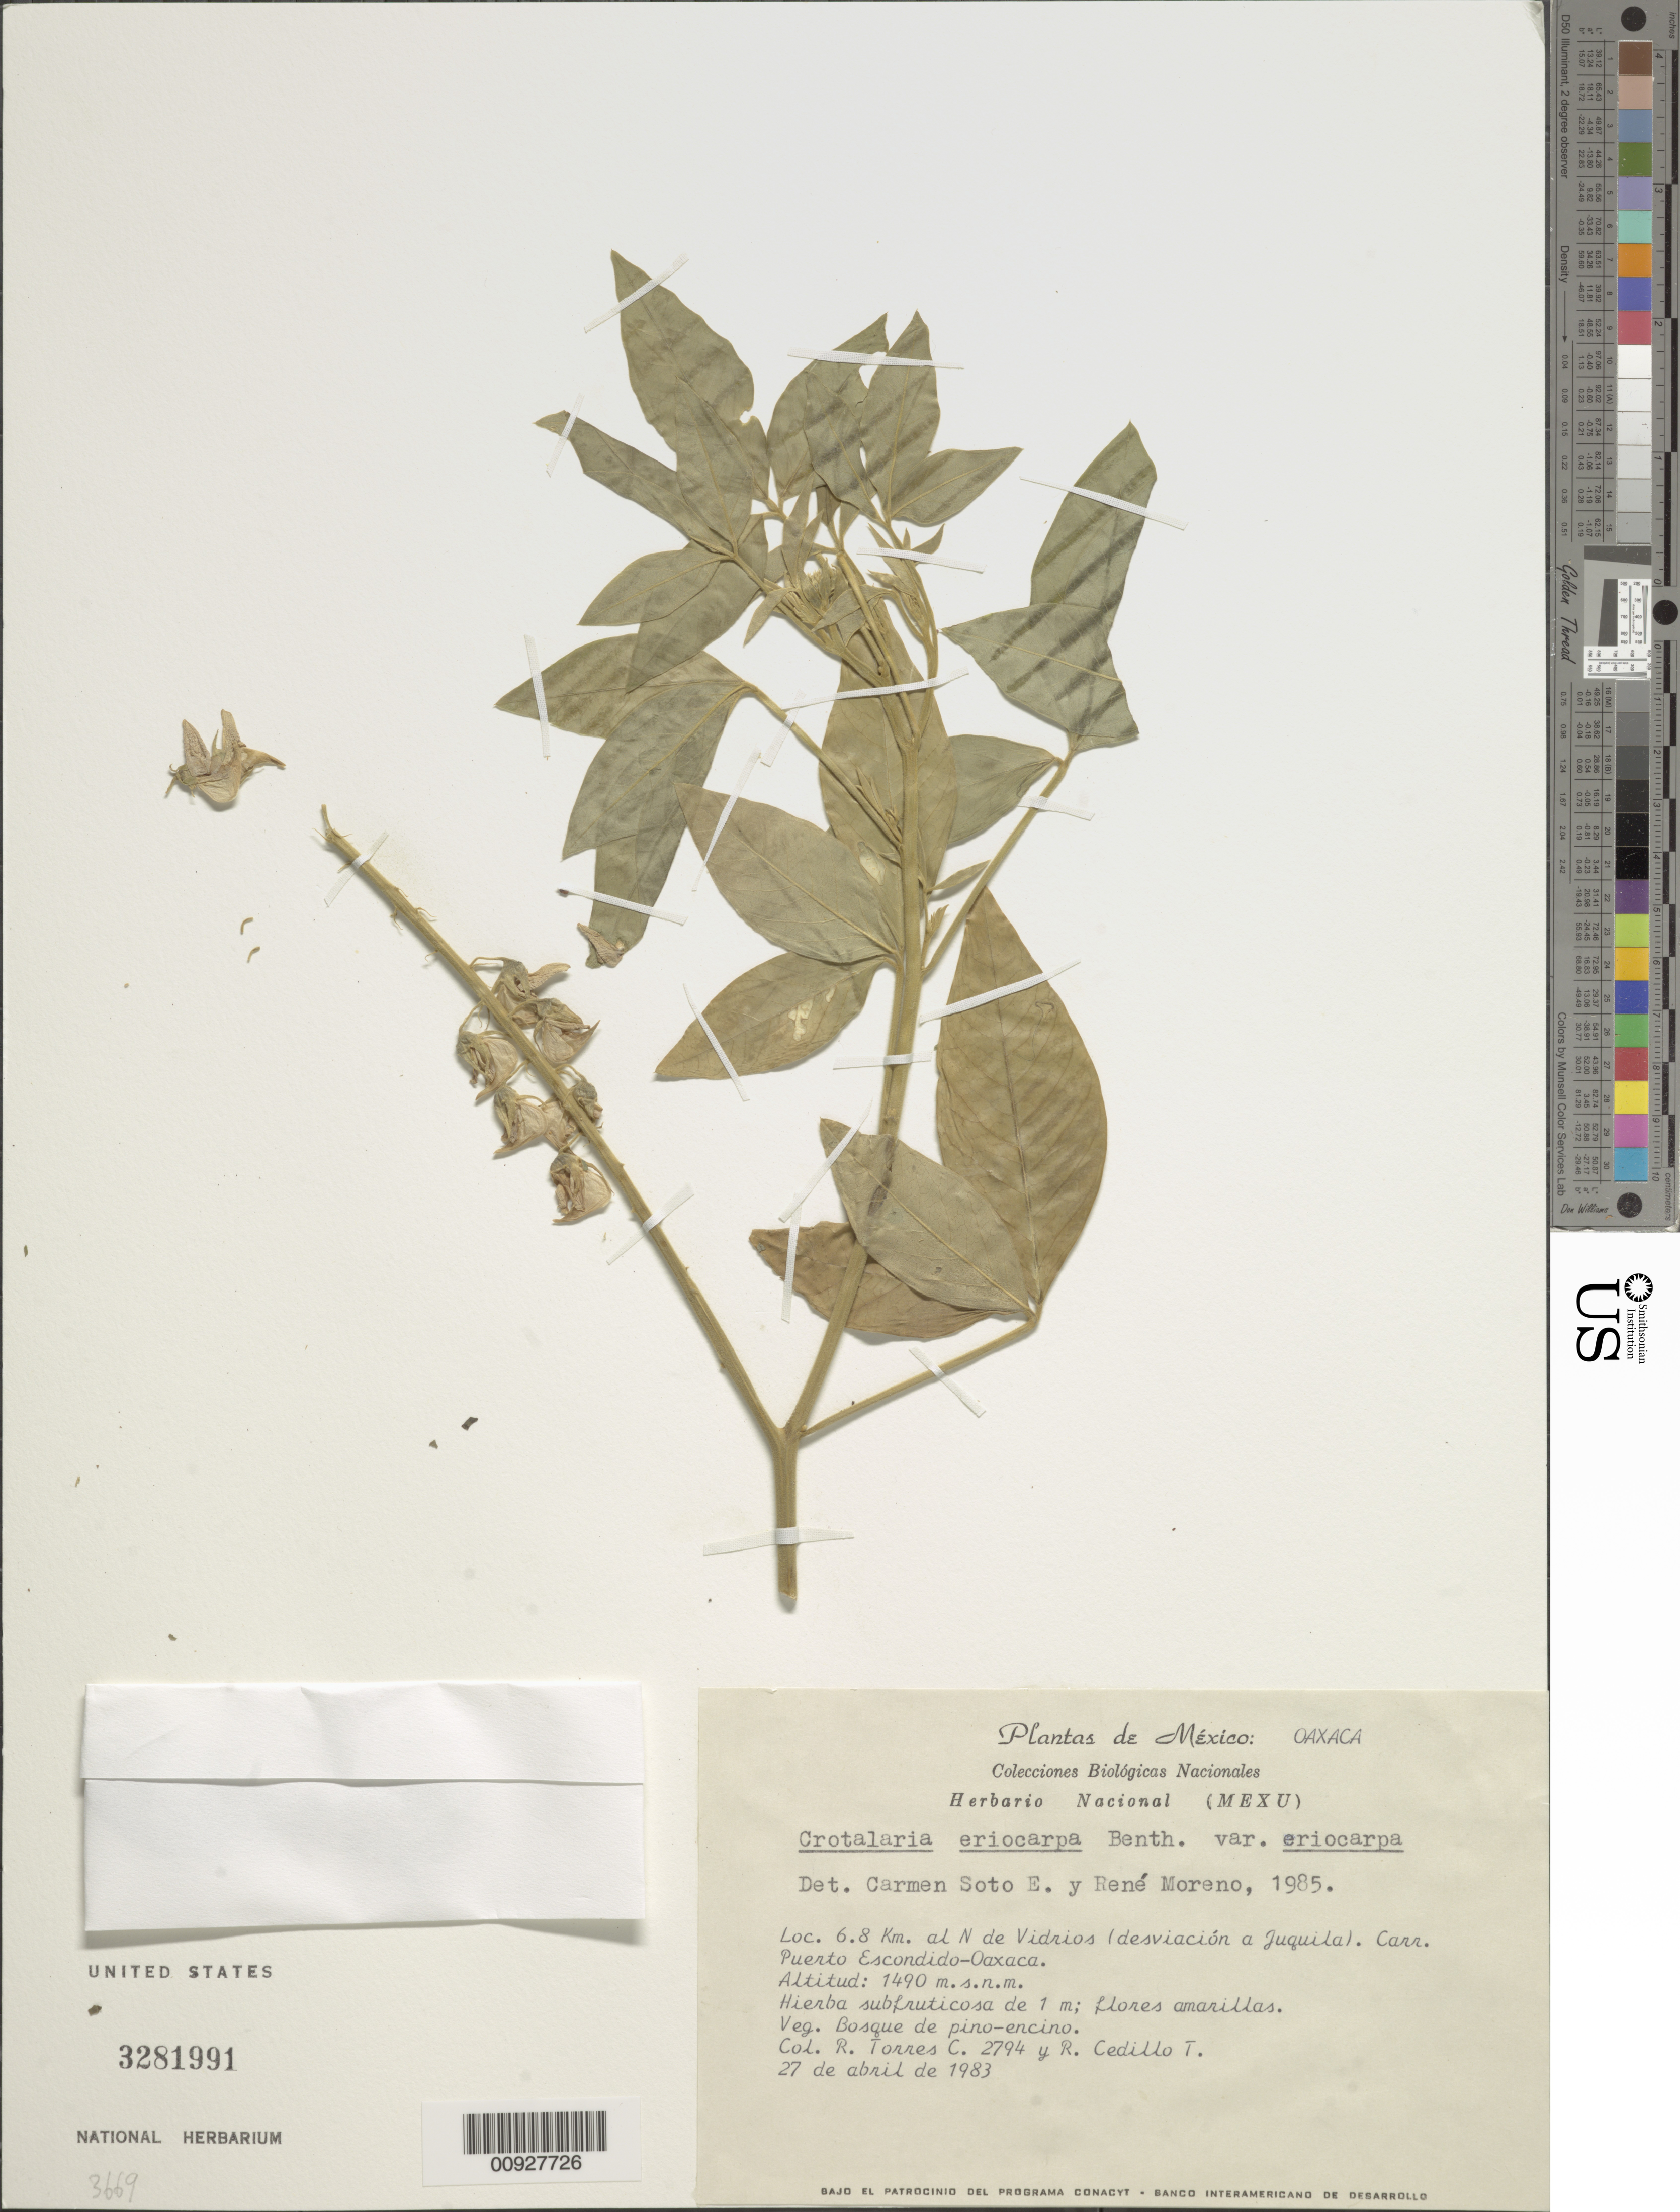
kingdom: Plantae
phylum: Tracheophyta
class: Magnoliopsida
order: Fabales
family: Fabaceae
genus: Crotalaria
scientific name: Crotalaria eriocarpa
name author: Benth.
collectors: R. Torres C. & R. CedilloT.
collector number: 2794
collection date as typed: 27 Apr 1983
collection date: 1983-04-27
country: Mexico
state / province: Oaxaca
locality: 6.8 km. al N de Vidrios (desviación a Juquila). Carretera Puerto Escondido- Oaxaca.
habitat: Veg. Bosque de pino-encino.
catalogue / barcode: US 3281991